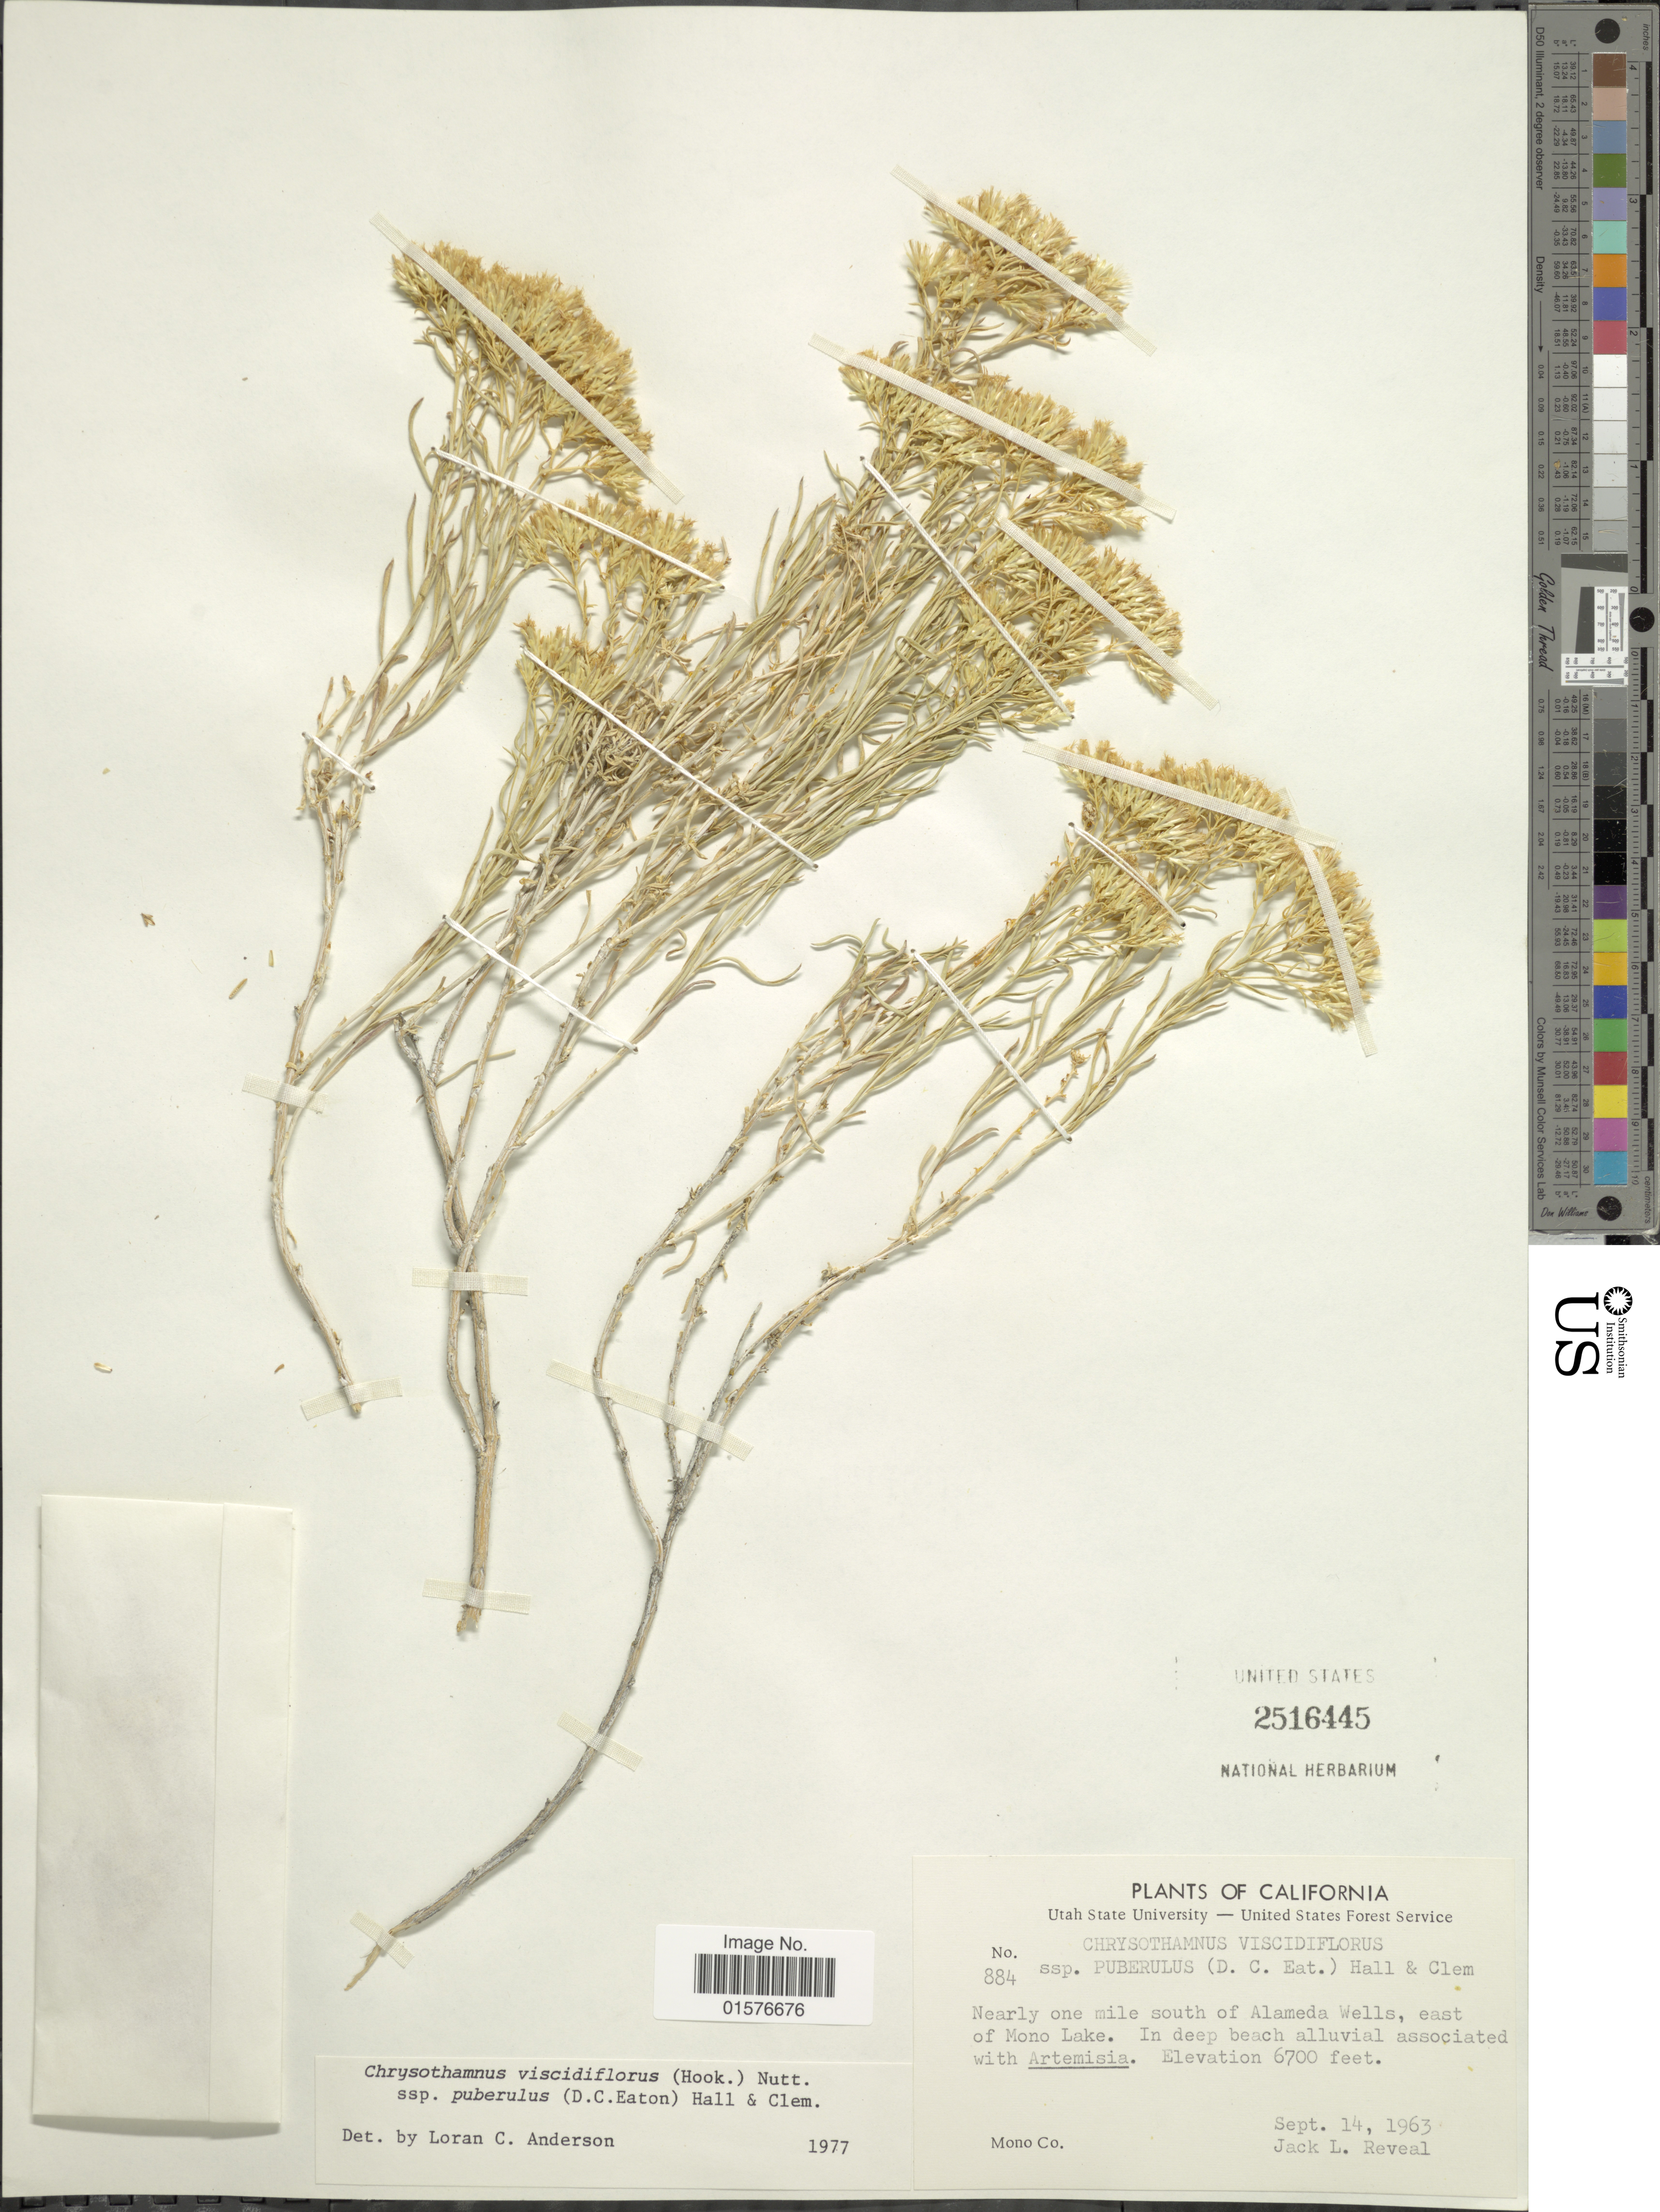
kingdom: Plantae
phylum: Tracheophyta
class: Magnoliopsida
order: Asterales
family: Asteraceae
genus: Chrysothamnus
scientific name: Chrysothamnus viscidiflorus subsp. puberulus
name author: (D.C. Eaton) H.M. Hall & Clem.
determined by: Urbatsch, Lowell E., Curator (LSU), Louisiana State University (UNITED STATES)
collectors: J. L. Reveal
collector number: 884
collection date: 1963-09-14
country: United States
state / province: California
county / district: Mono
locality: Mono Co., nearly one mile south of Alameda Wells, east of Mono Lake.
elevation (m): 2042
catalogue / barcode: US 2516445